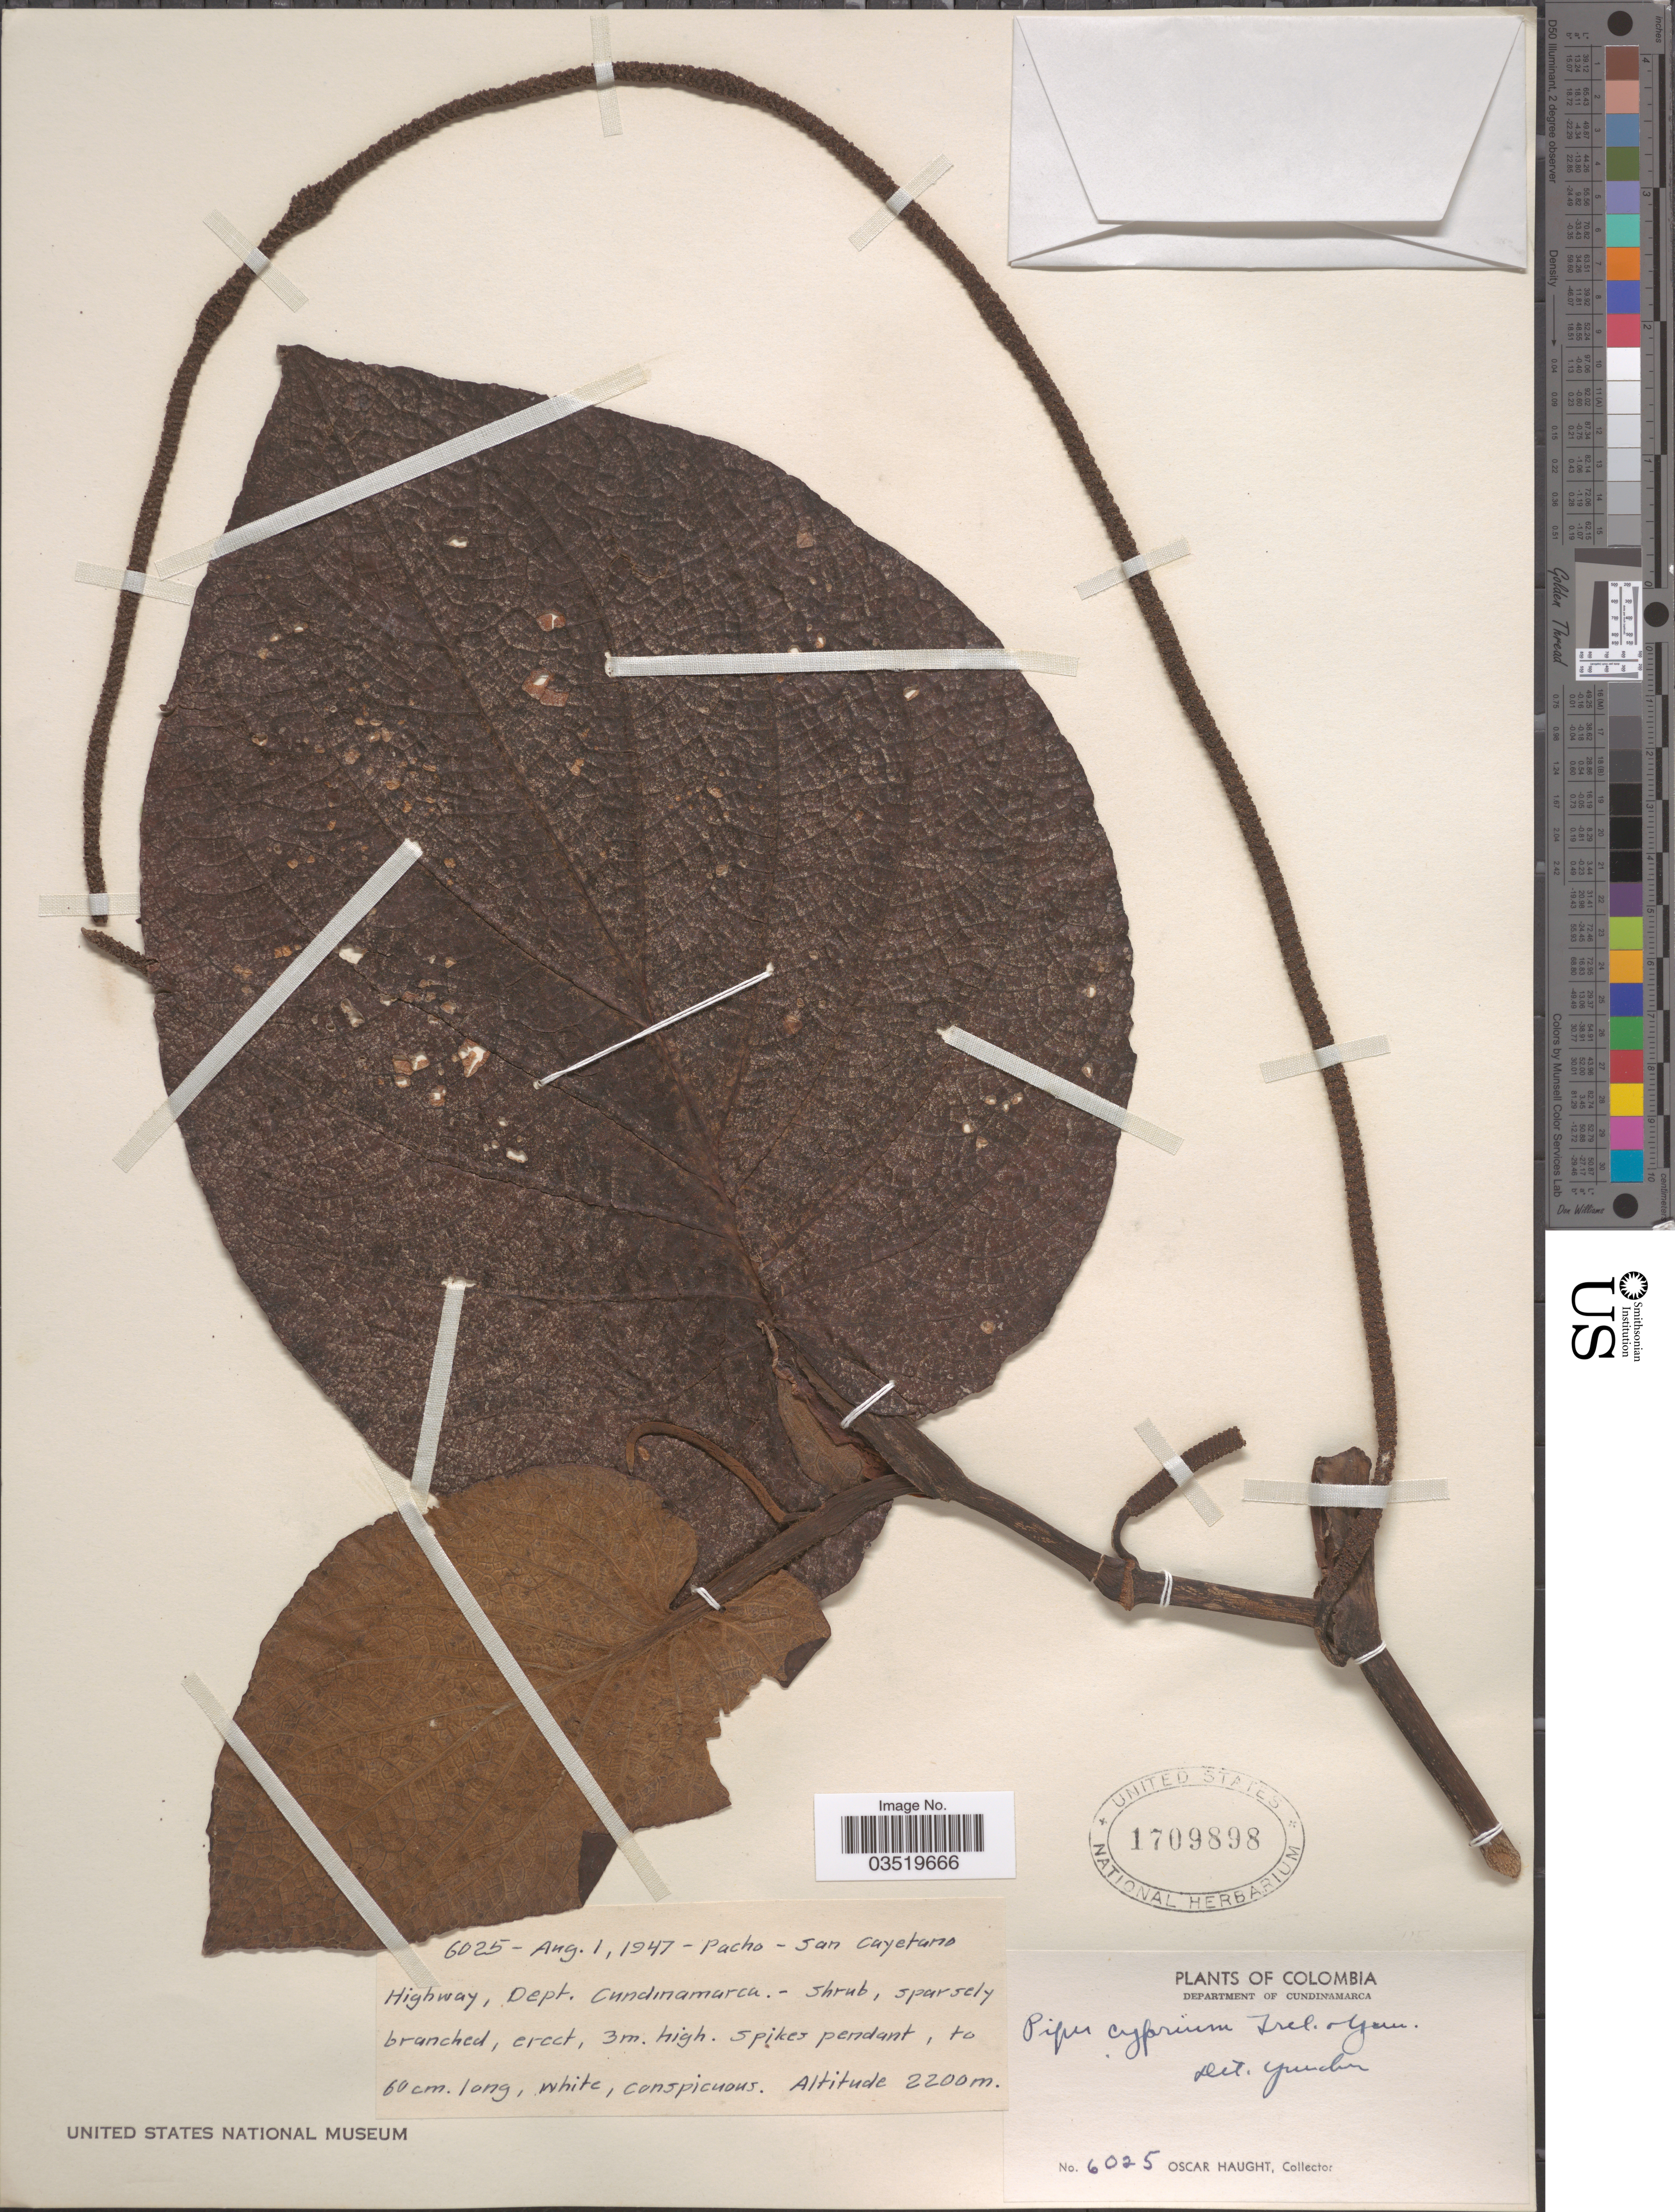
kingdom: Plantae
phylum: Tracheophyta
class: Magnoliopsida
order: Piperales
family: Piperaceae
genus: Piper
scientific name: Piper cyprium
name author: Trel. & Yunck.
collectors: O. L. Haught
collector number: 6025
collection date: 1947-08-01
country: Colombia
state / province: Cundinamarca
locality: Department of Cundinamarca. Pacho-San Cayetano Highway.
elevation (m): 2200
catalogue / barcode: US 1709898